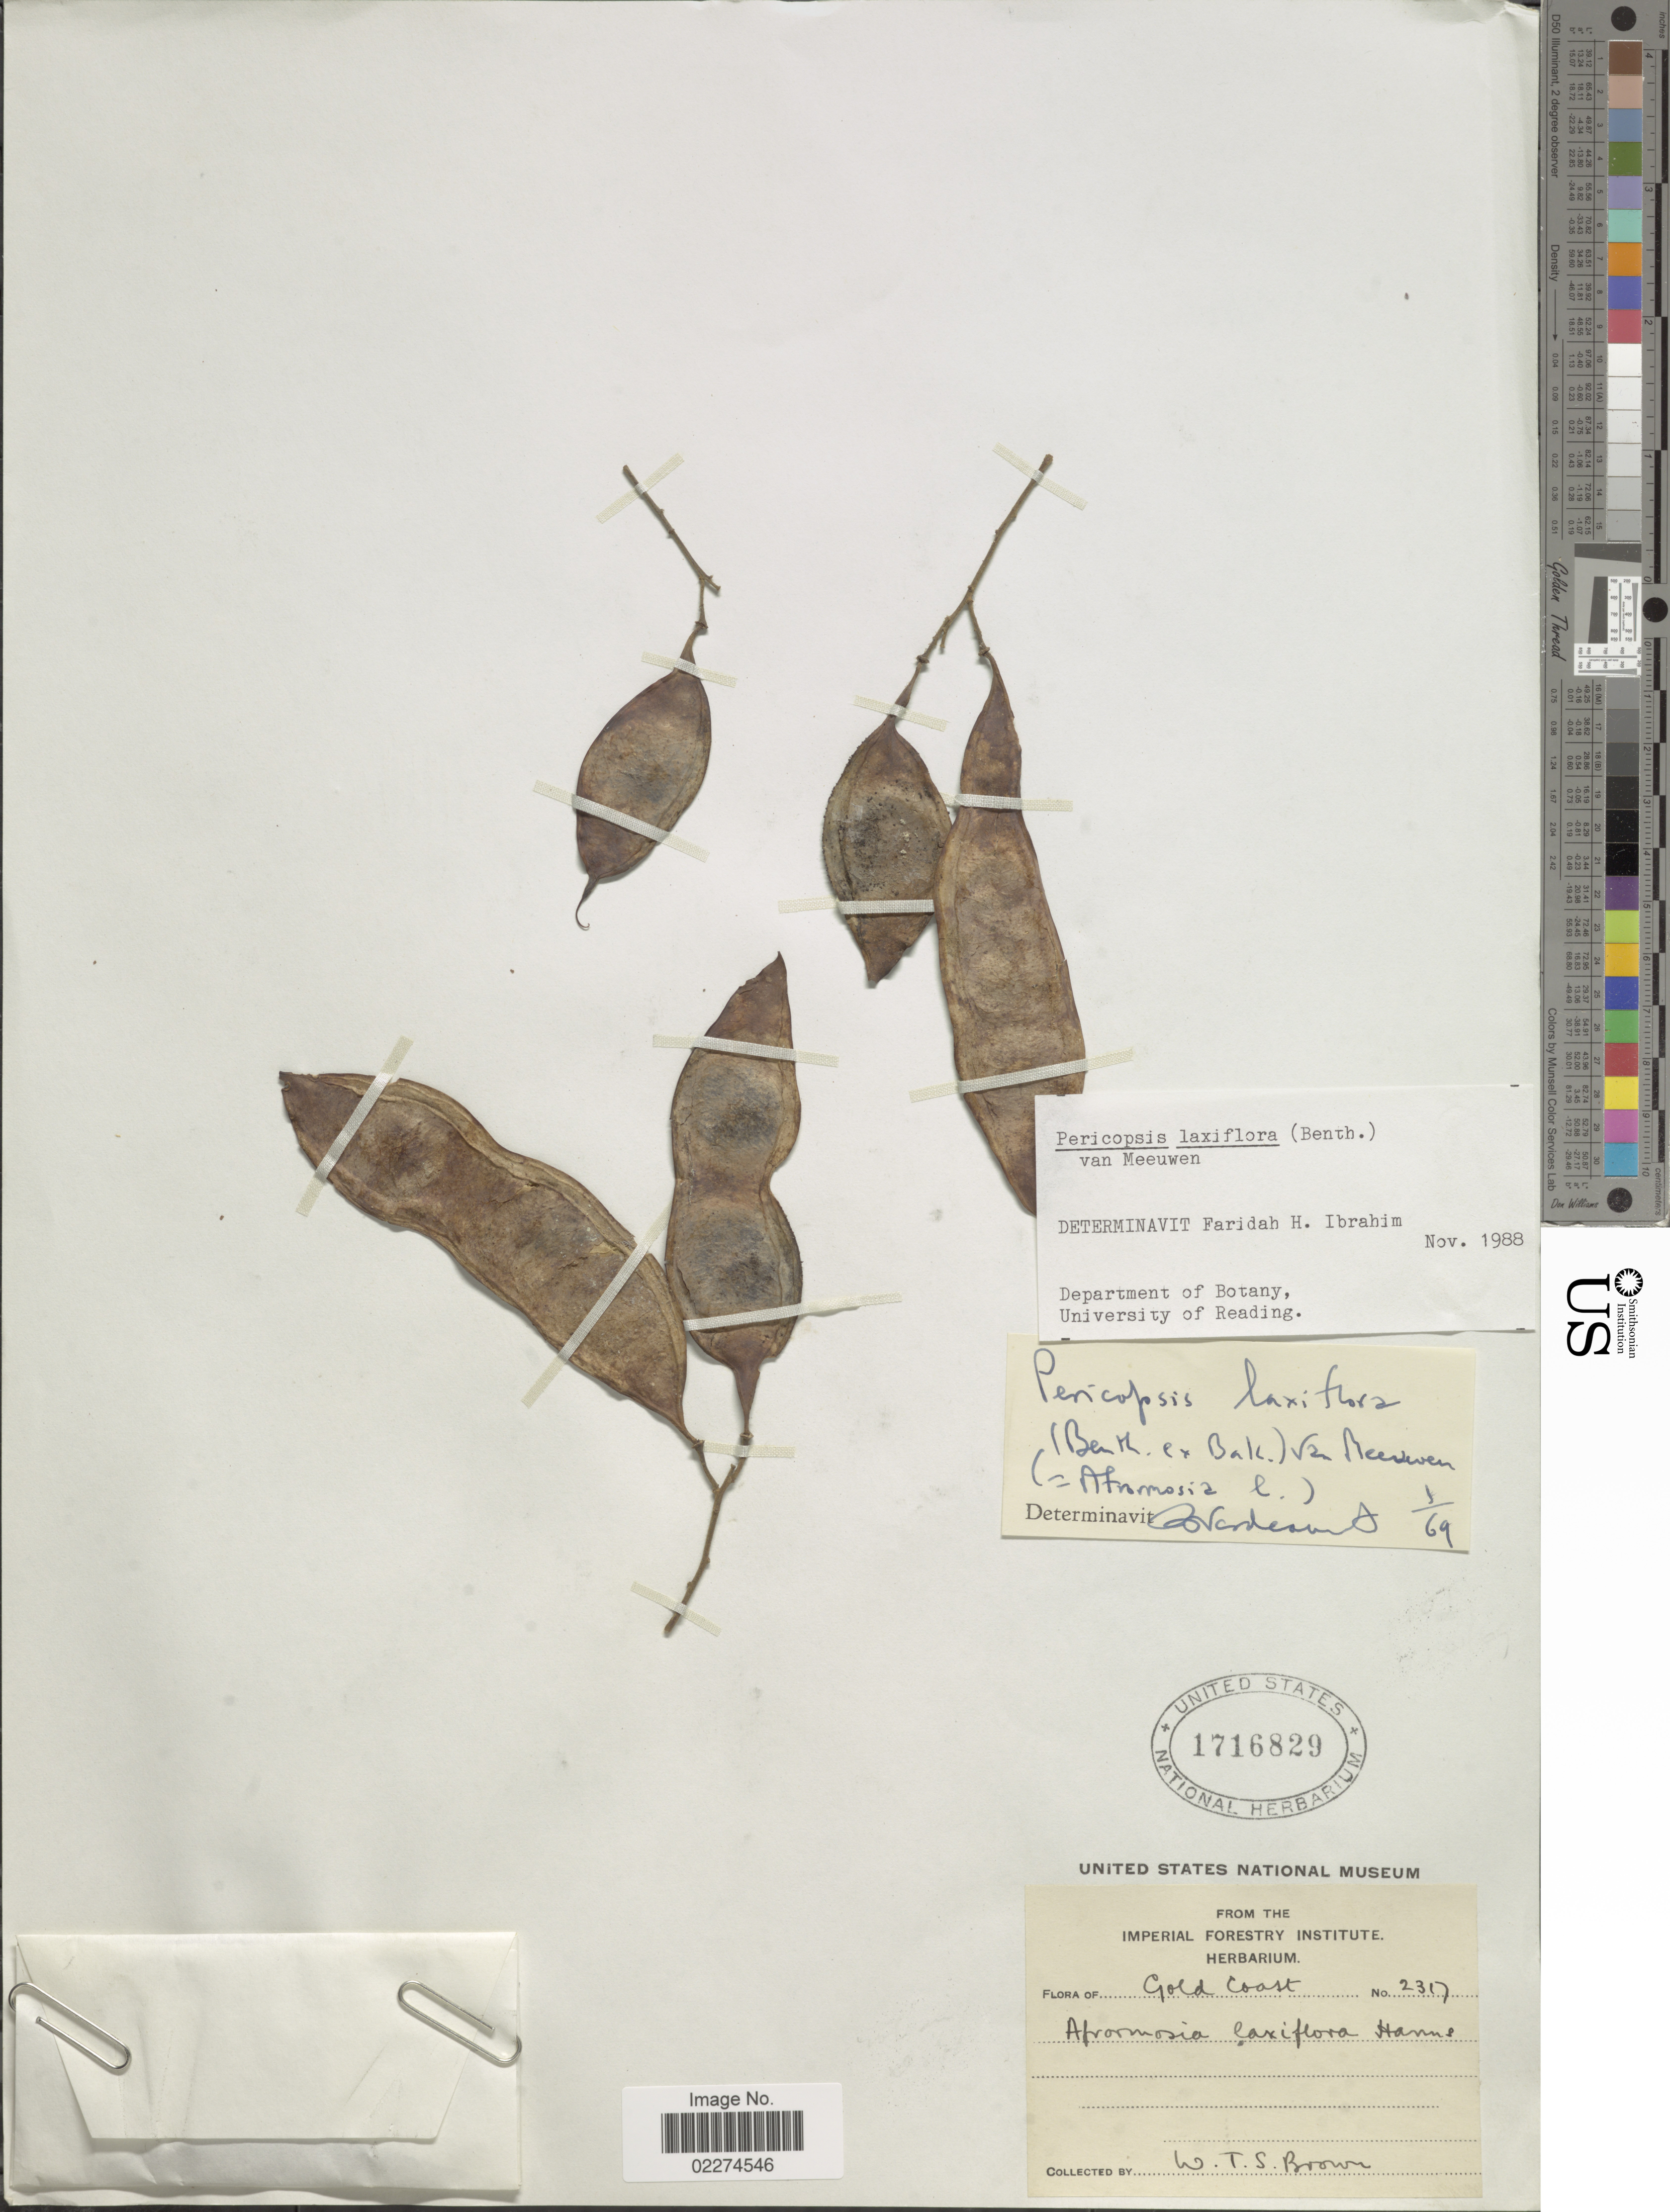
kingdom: Plantae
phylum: Tracheophyta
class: Magnoliopsida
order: Fabales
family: Fabaceae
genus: Pericopsis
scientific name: Pericopsis laxiflora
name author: (Baker &) Meeuwen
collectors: W. T. S. Brown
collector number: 2317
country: Ghana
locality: Gold Coast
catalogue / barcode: US 1716829